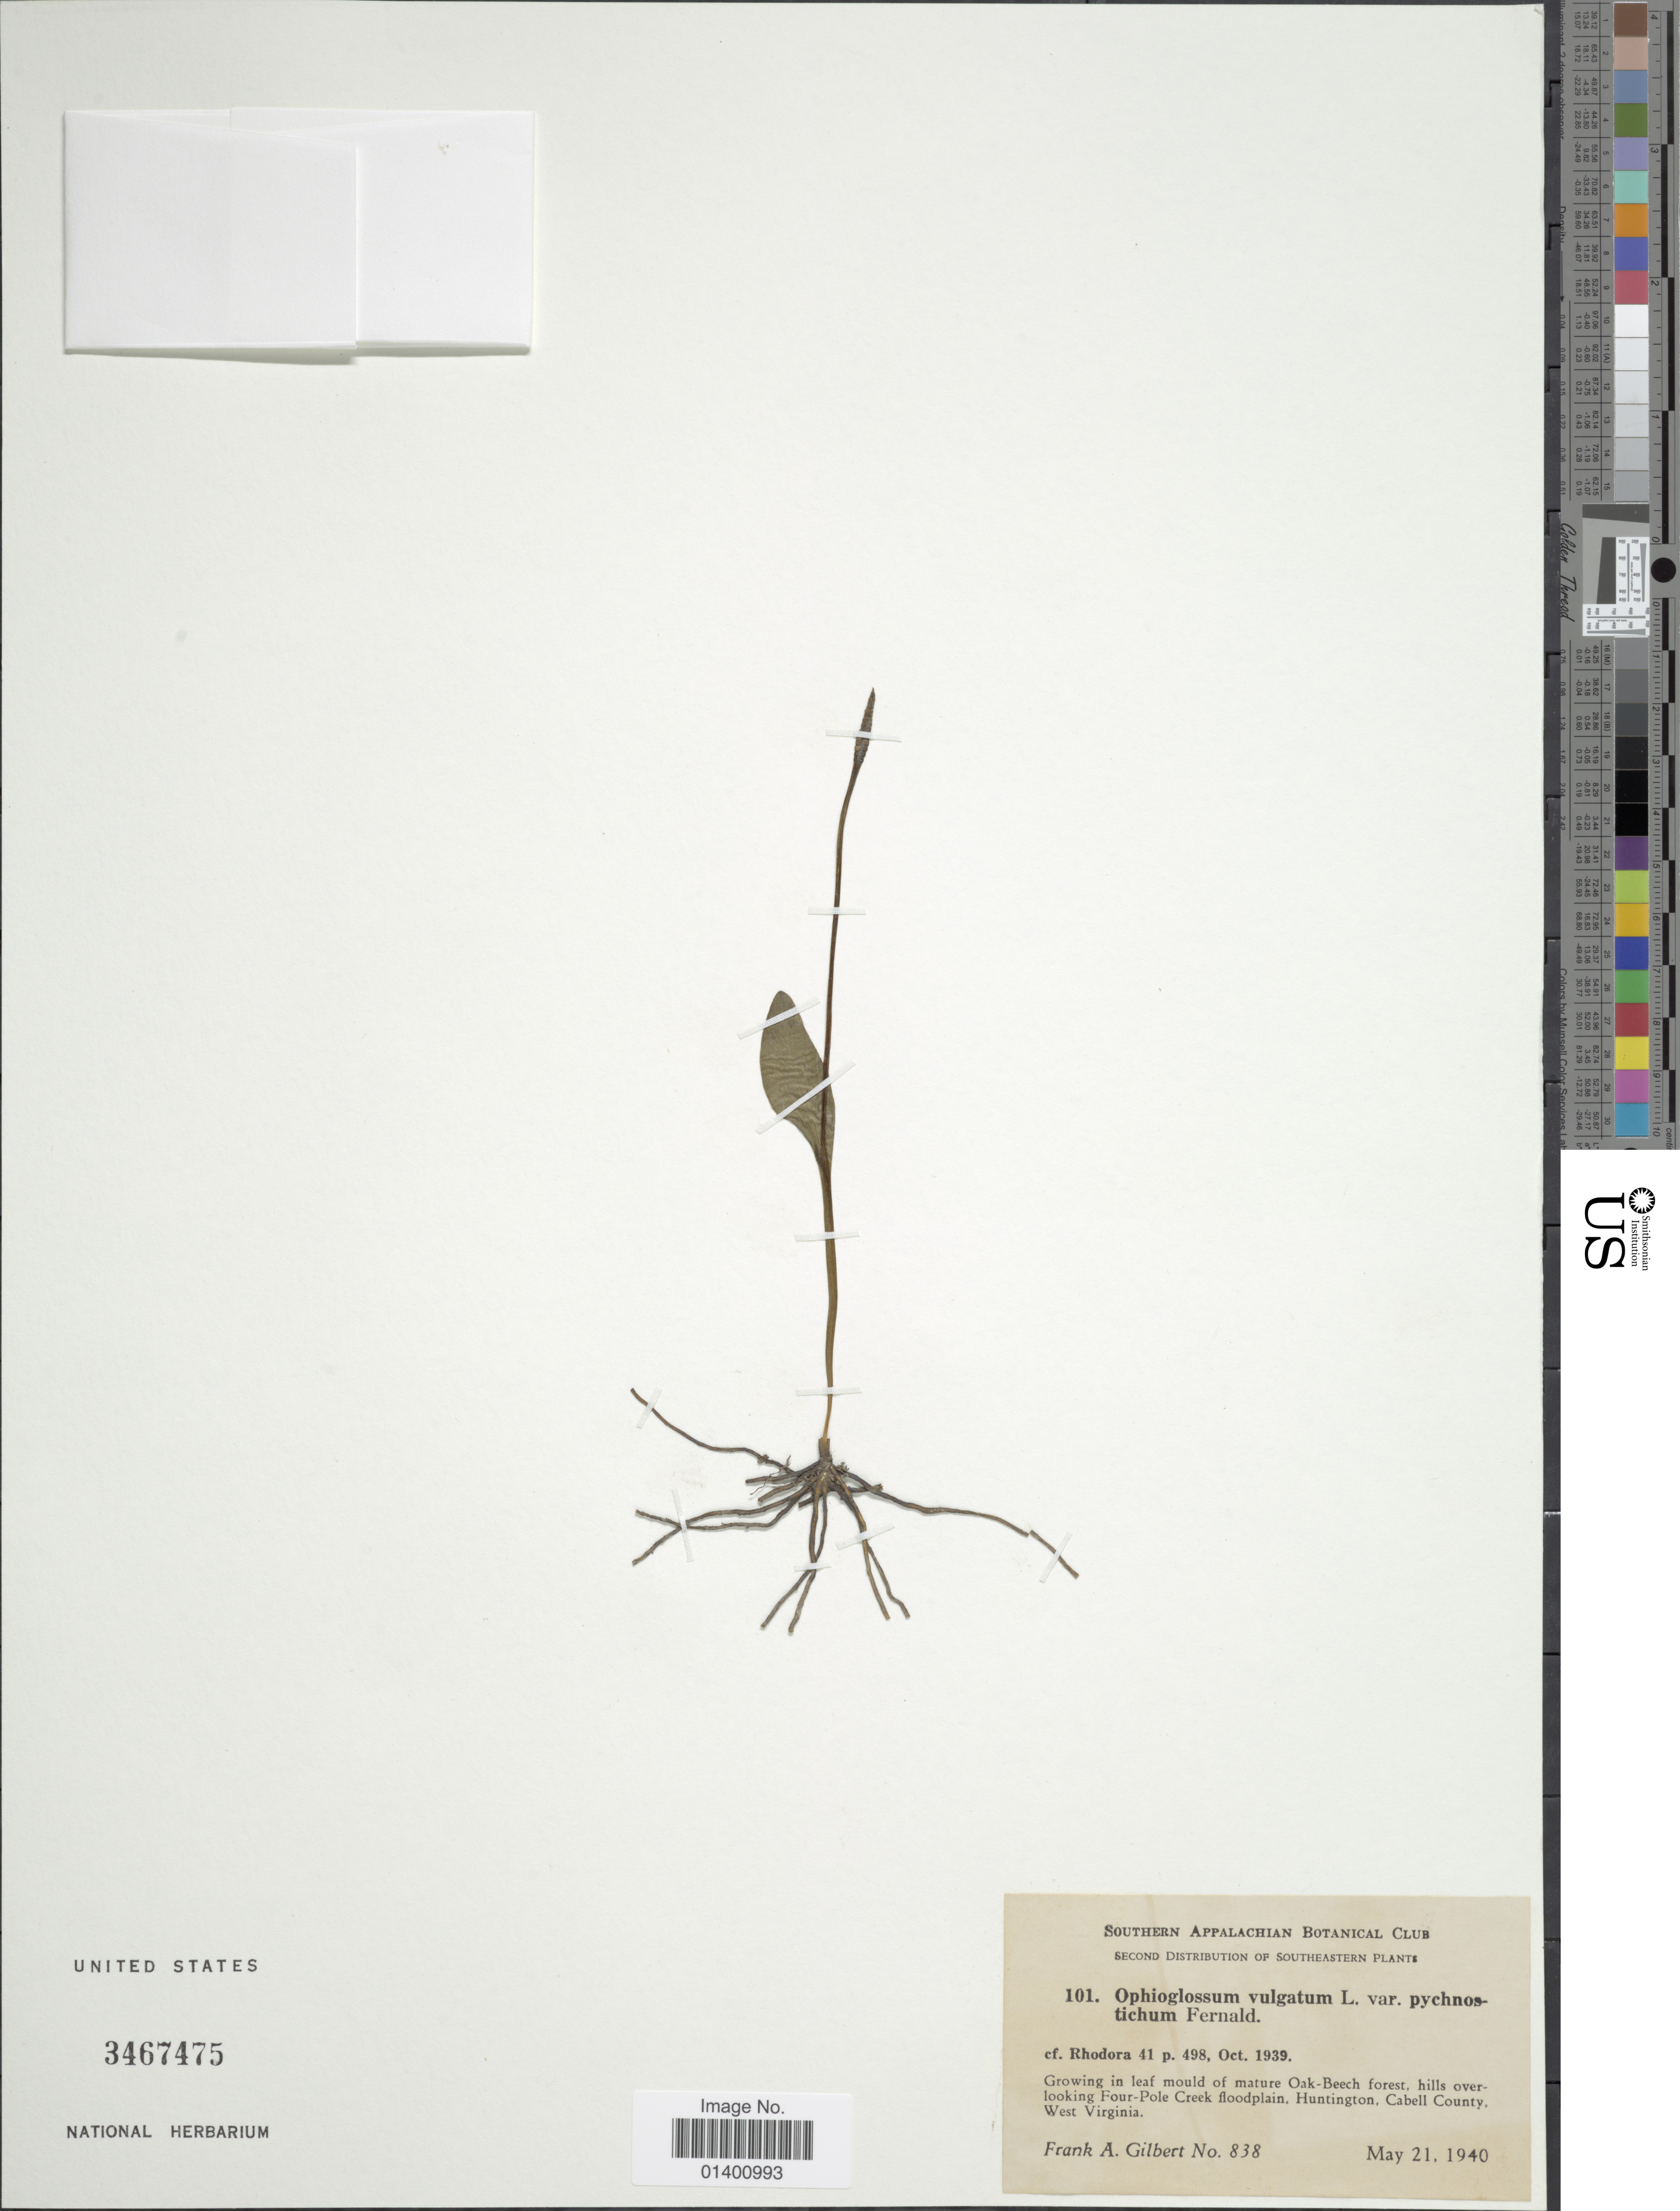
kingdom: Plantae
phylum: Tracheophyta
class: Polypodiopsida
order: Ophioglossales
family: Ophioglossaceae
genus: Ophioglossum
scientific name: Ophioglossum vulgatum var. pycnostichum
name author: Fernald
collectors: F. A. Gilbert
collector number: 838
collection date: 1940-05-21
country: United States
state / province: West Virginia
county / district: Cabell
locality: Hills overlooking Four-Pole Creek floodpland, Huntington, Cabell County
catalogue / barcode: US 3467475